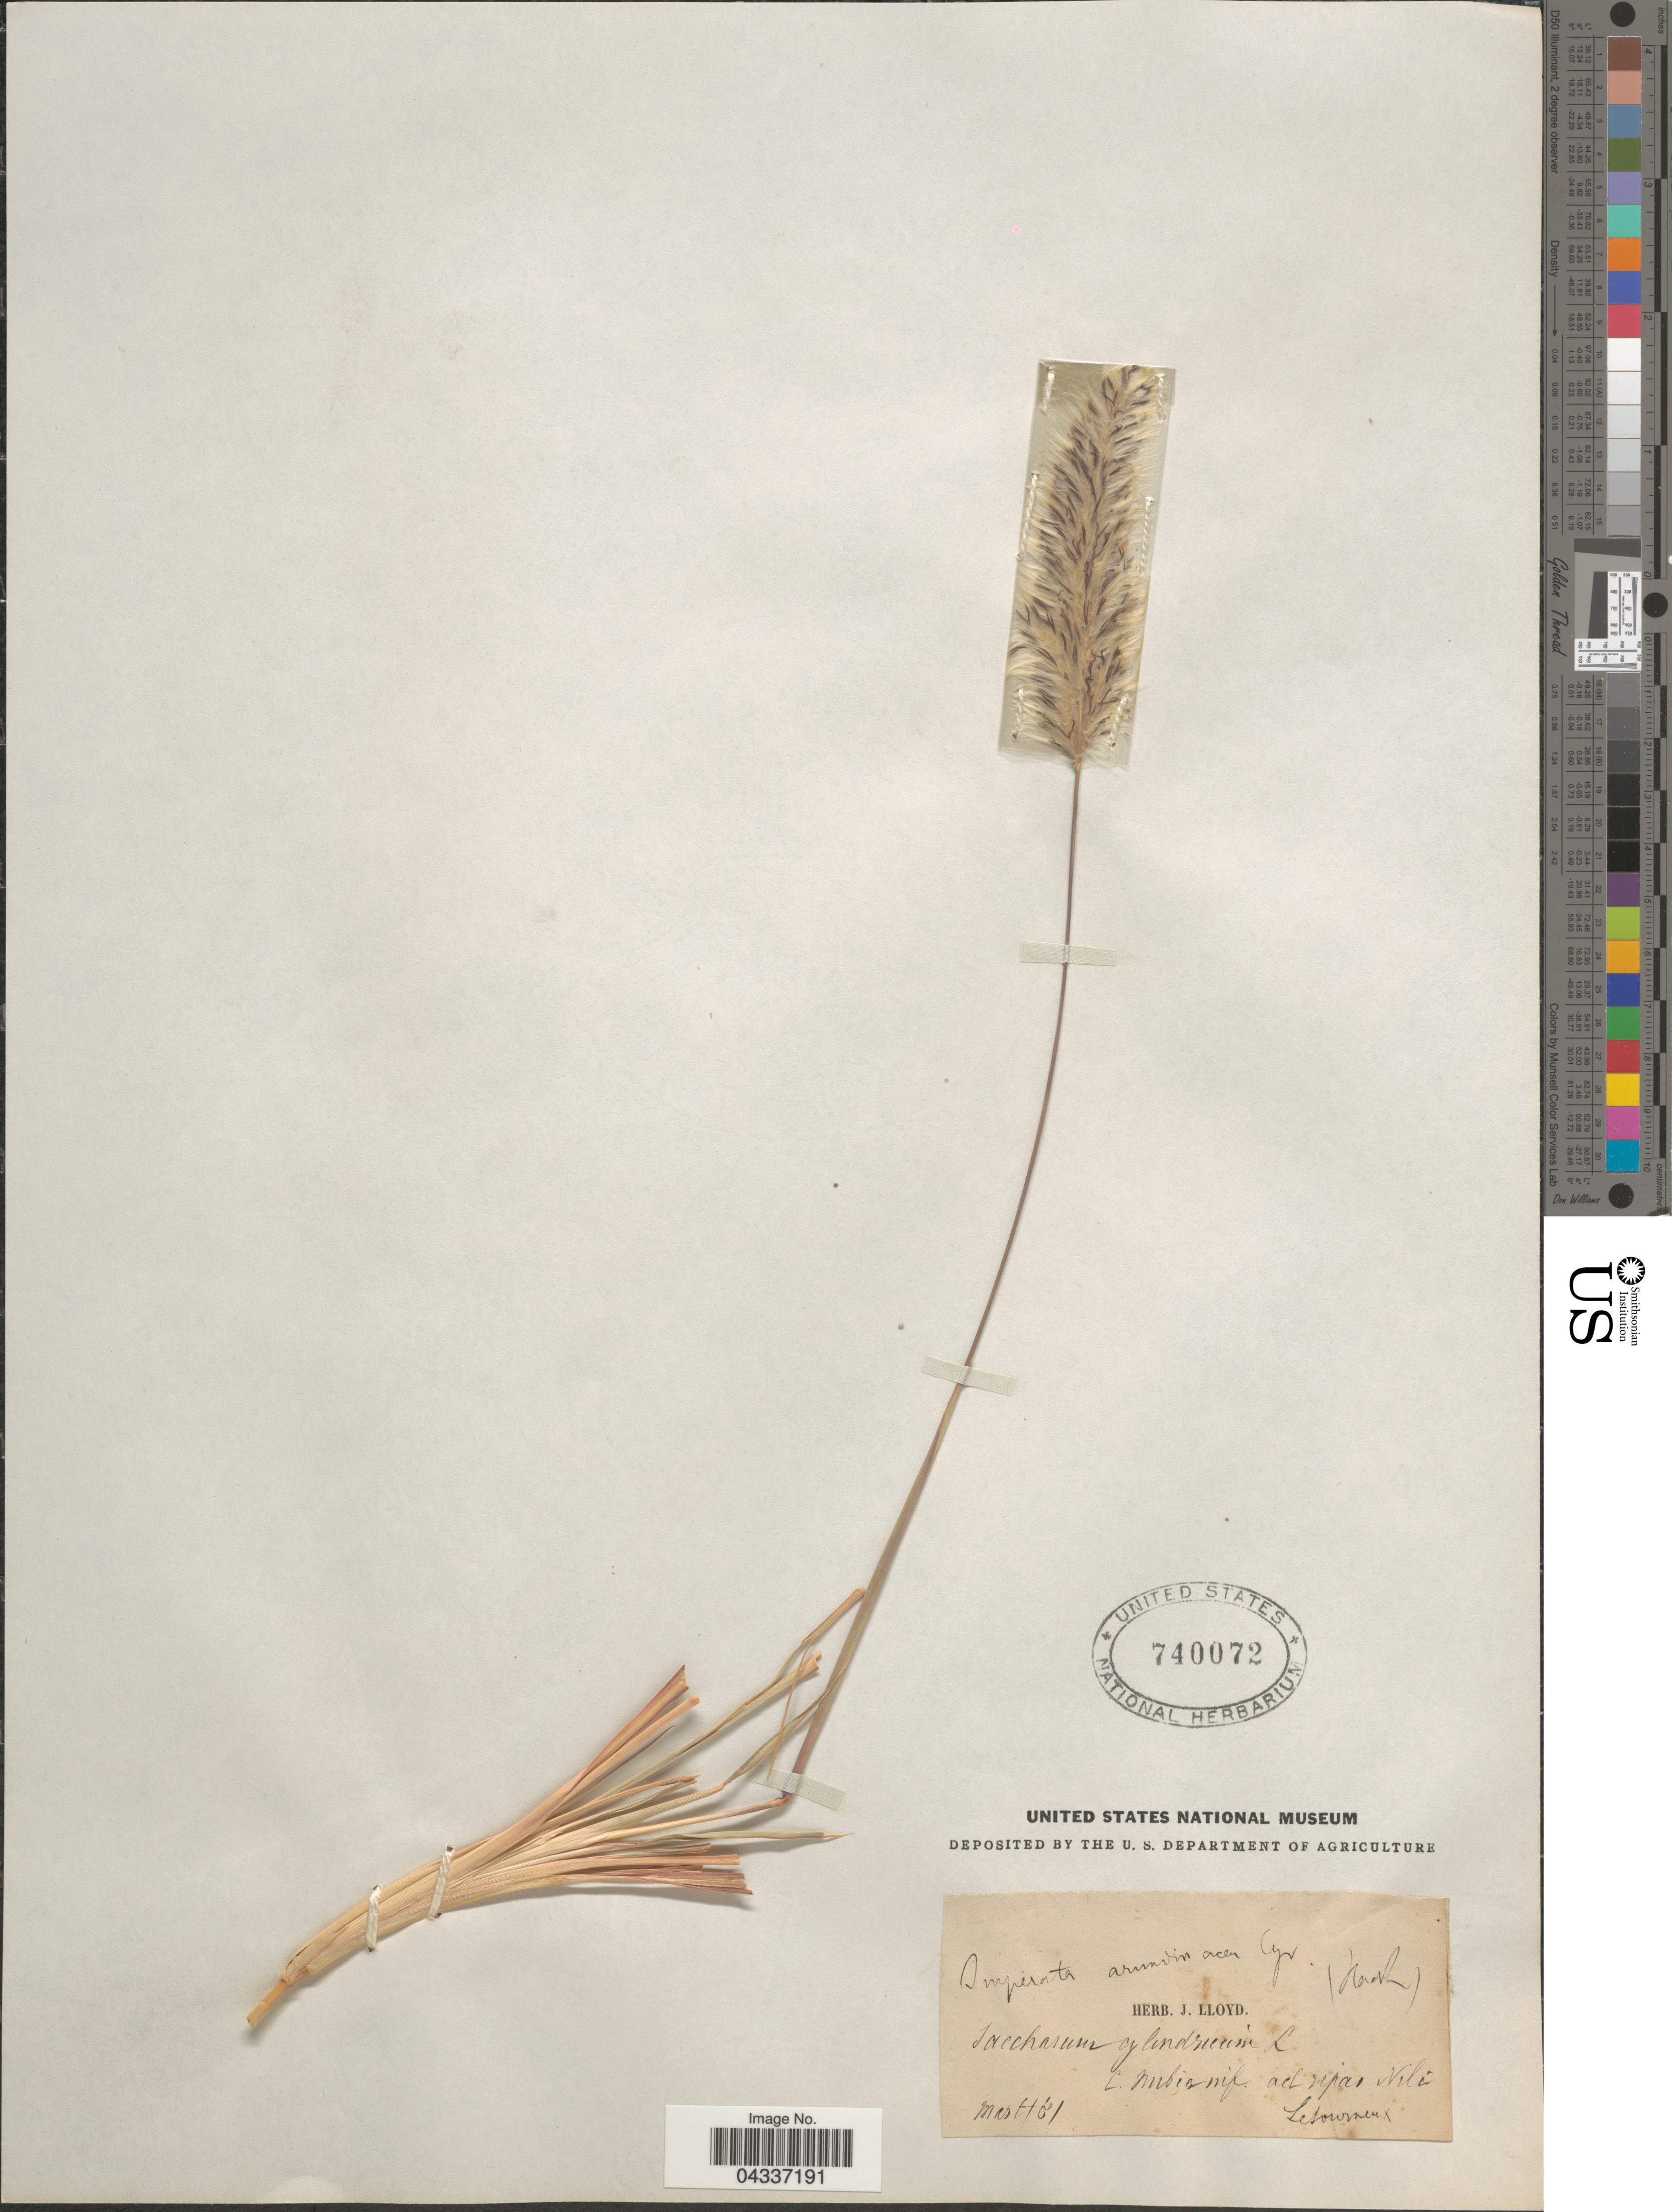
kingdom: Plantae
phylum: Tracheophyta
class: Liliopsida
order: Poales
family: Poaceae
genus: Imperata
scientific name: Imperata cylindrica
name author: (L.) P. Beauv.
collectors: Letourneux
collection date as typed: Transcribed d/m/y: /3/81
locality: L. Nubia inf. ad ripas Nile.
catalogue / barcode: US 740072